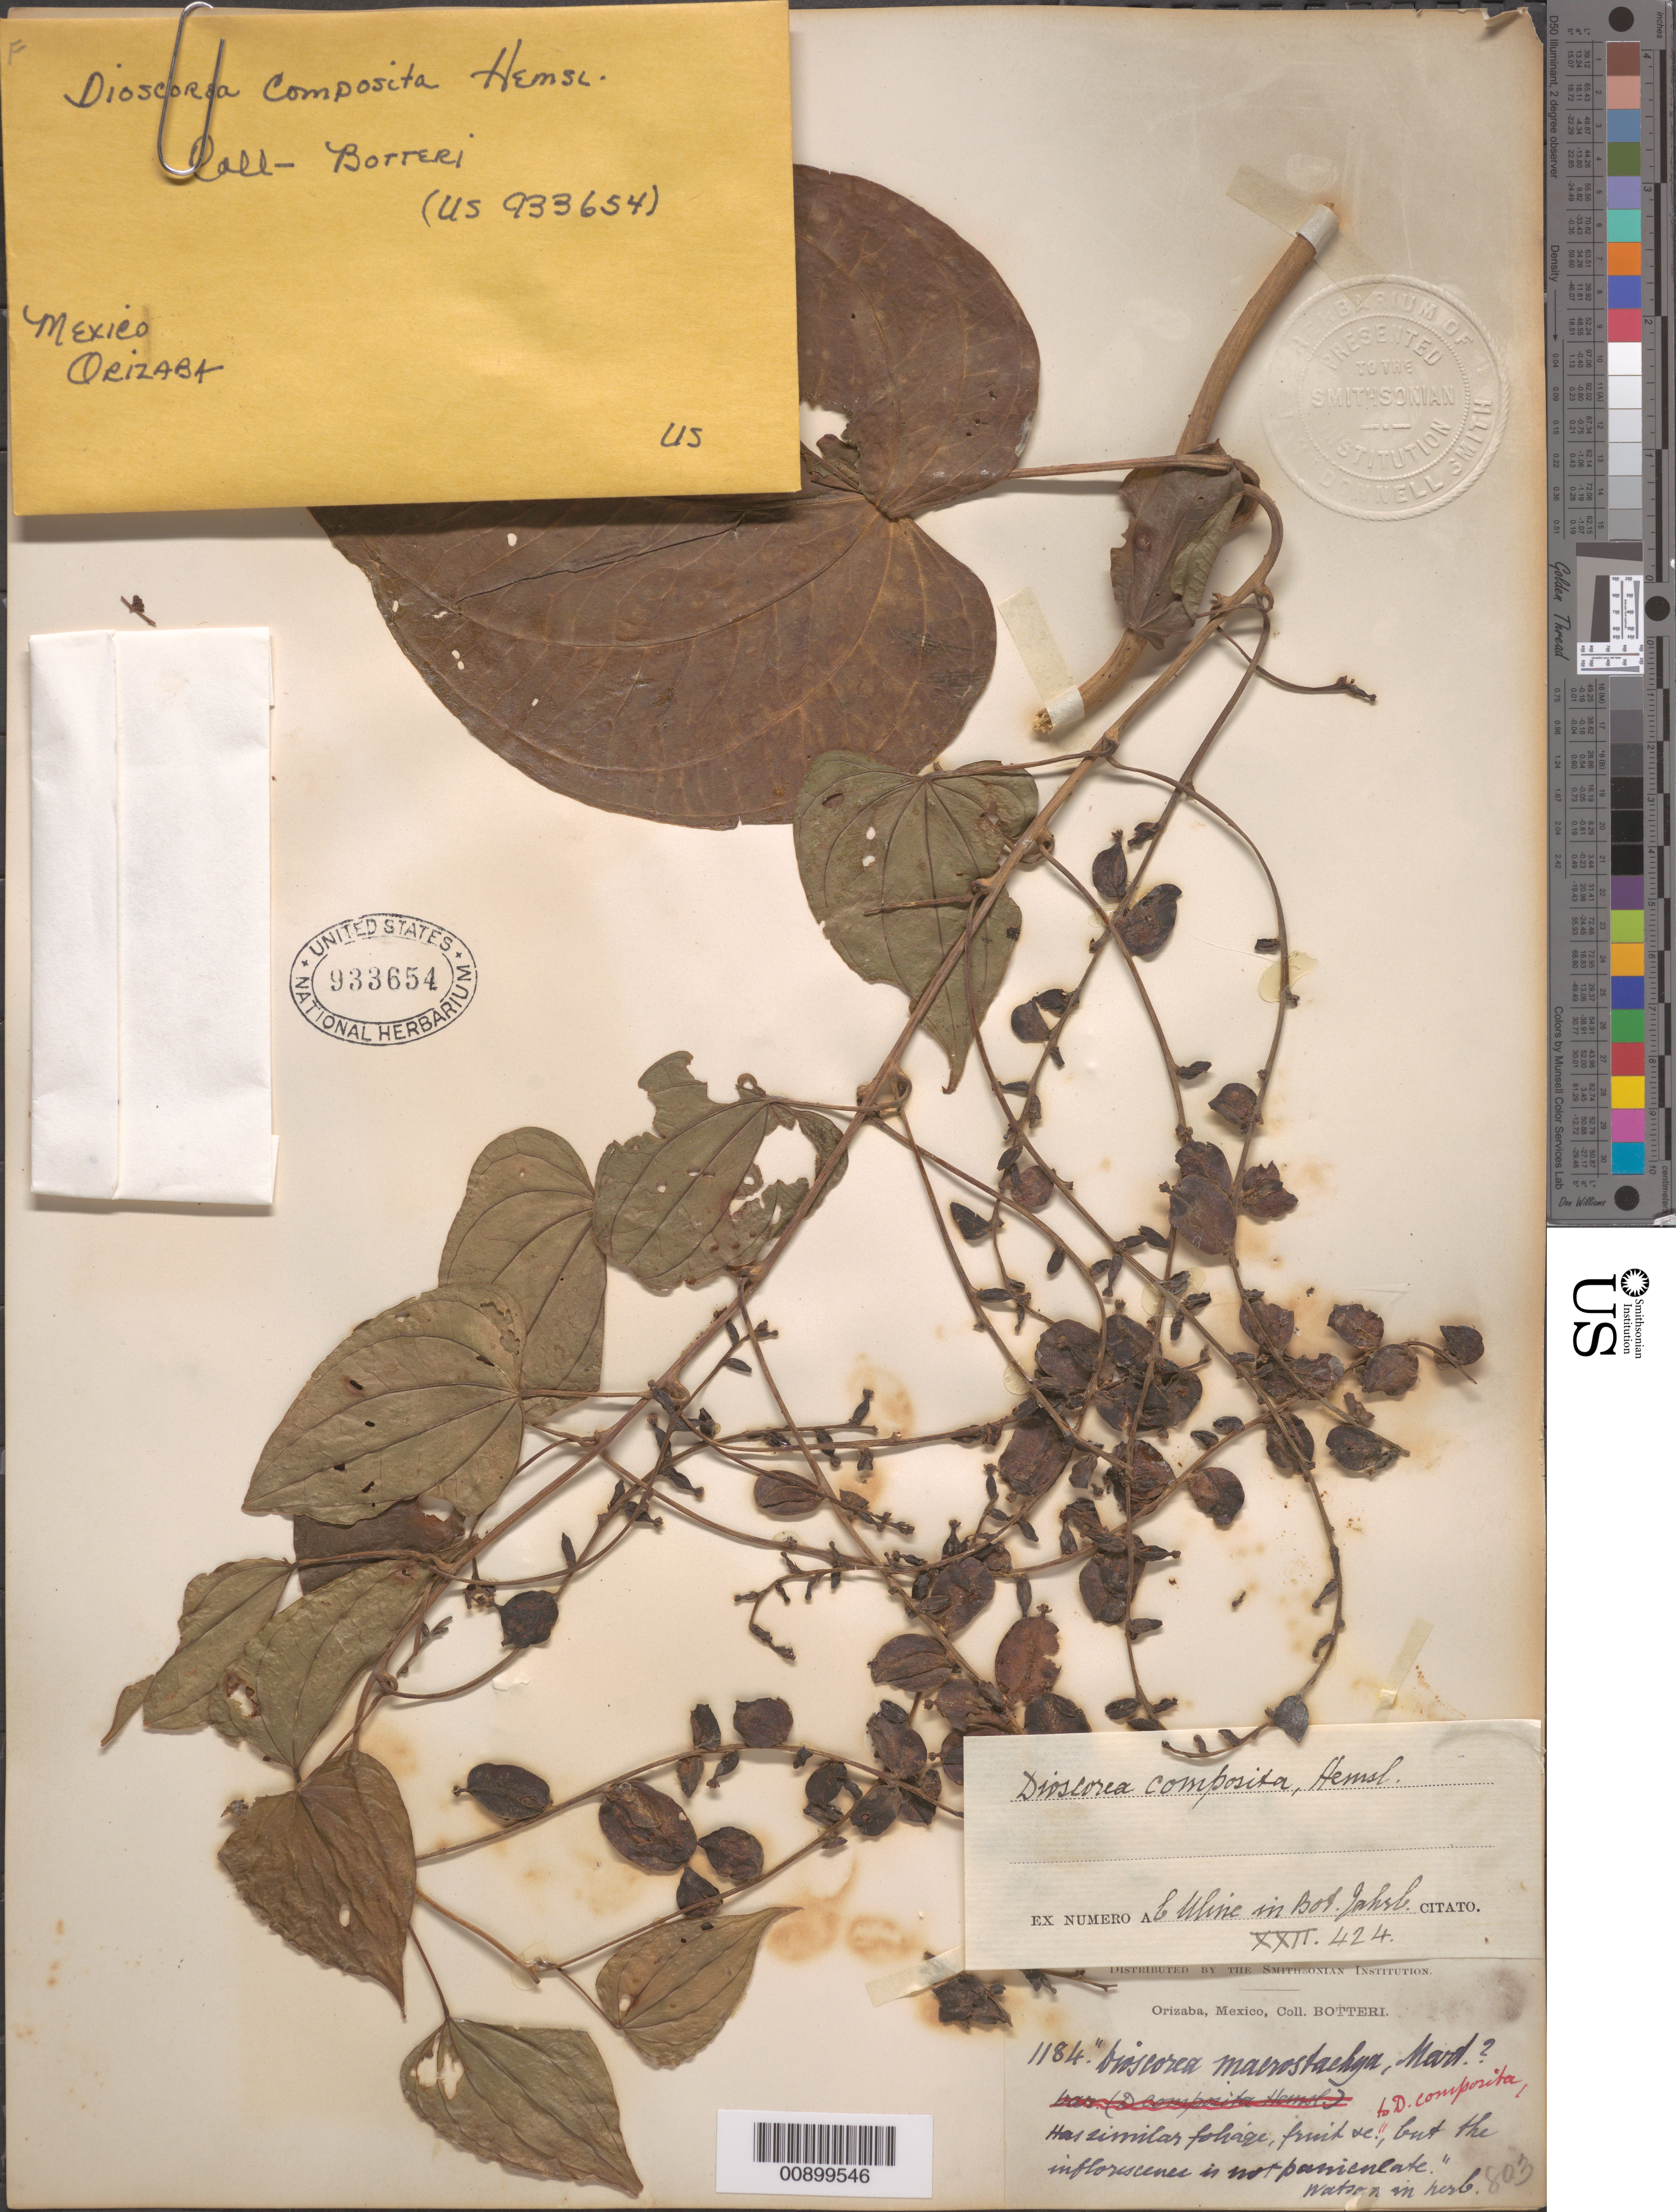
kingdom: Plantae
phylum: Tracheophyta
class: Liliopsida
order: Dioscoreales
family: Dioscoreaceae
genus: Dioscorea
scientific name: Dioscorea composita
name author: Hemsl.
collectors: M. Botteri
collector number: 1184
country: Mexico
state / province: Veracruz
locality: Orizaba, Veracruz.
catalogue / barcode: US 933654